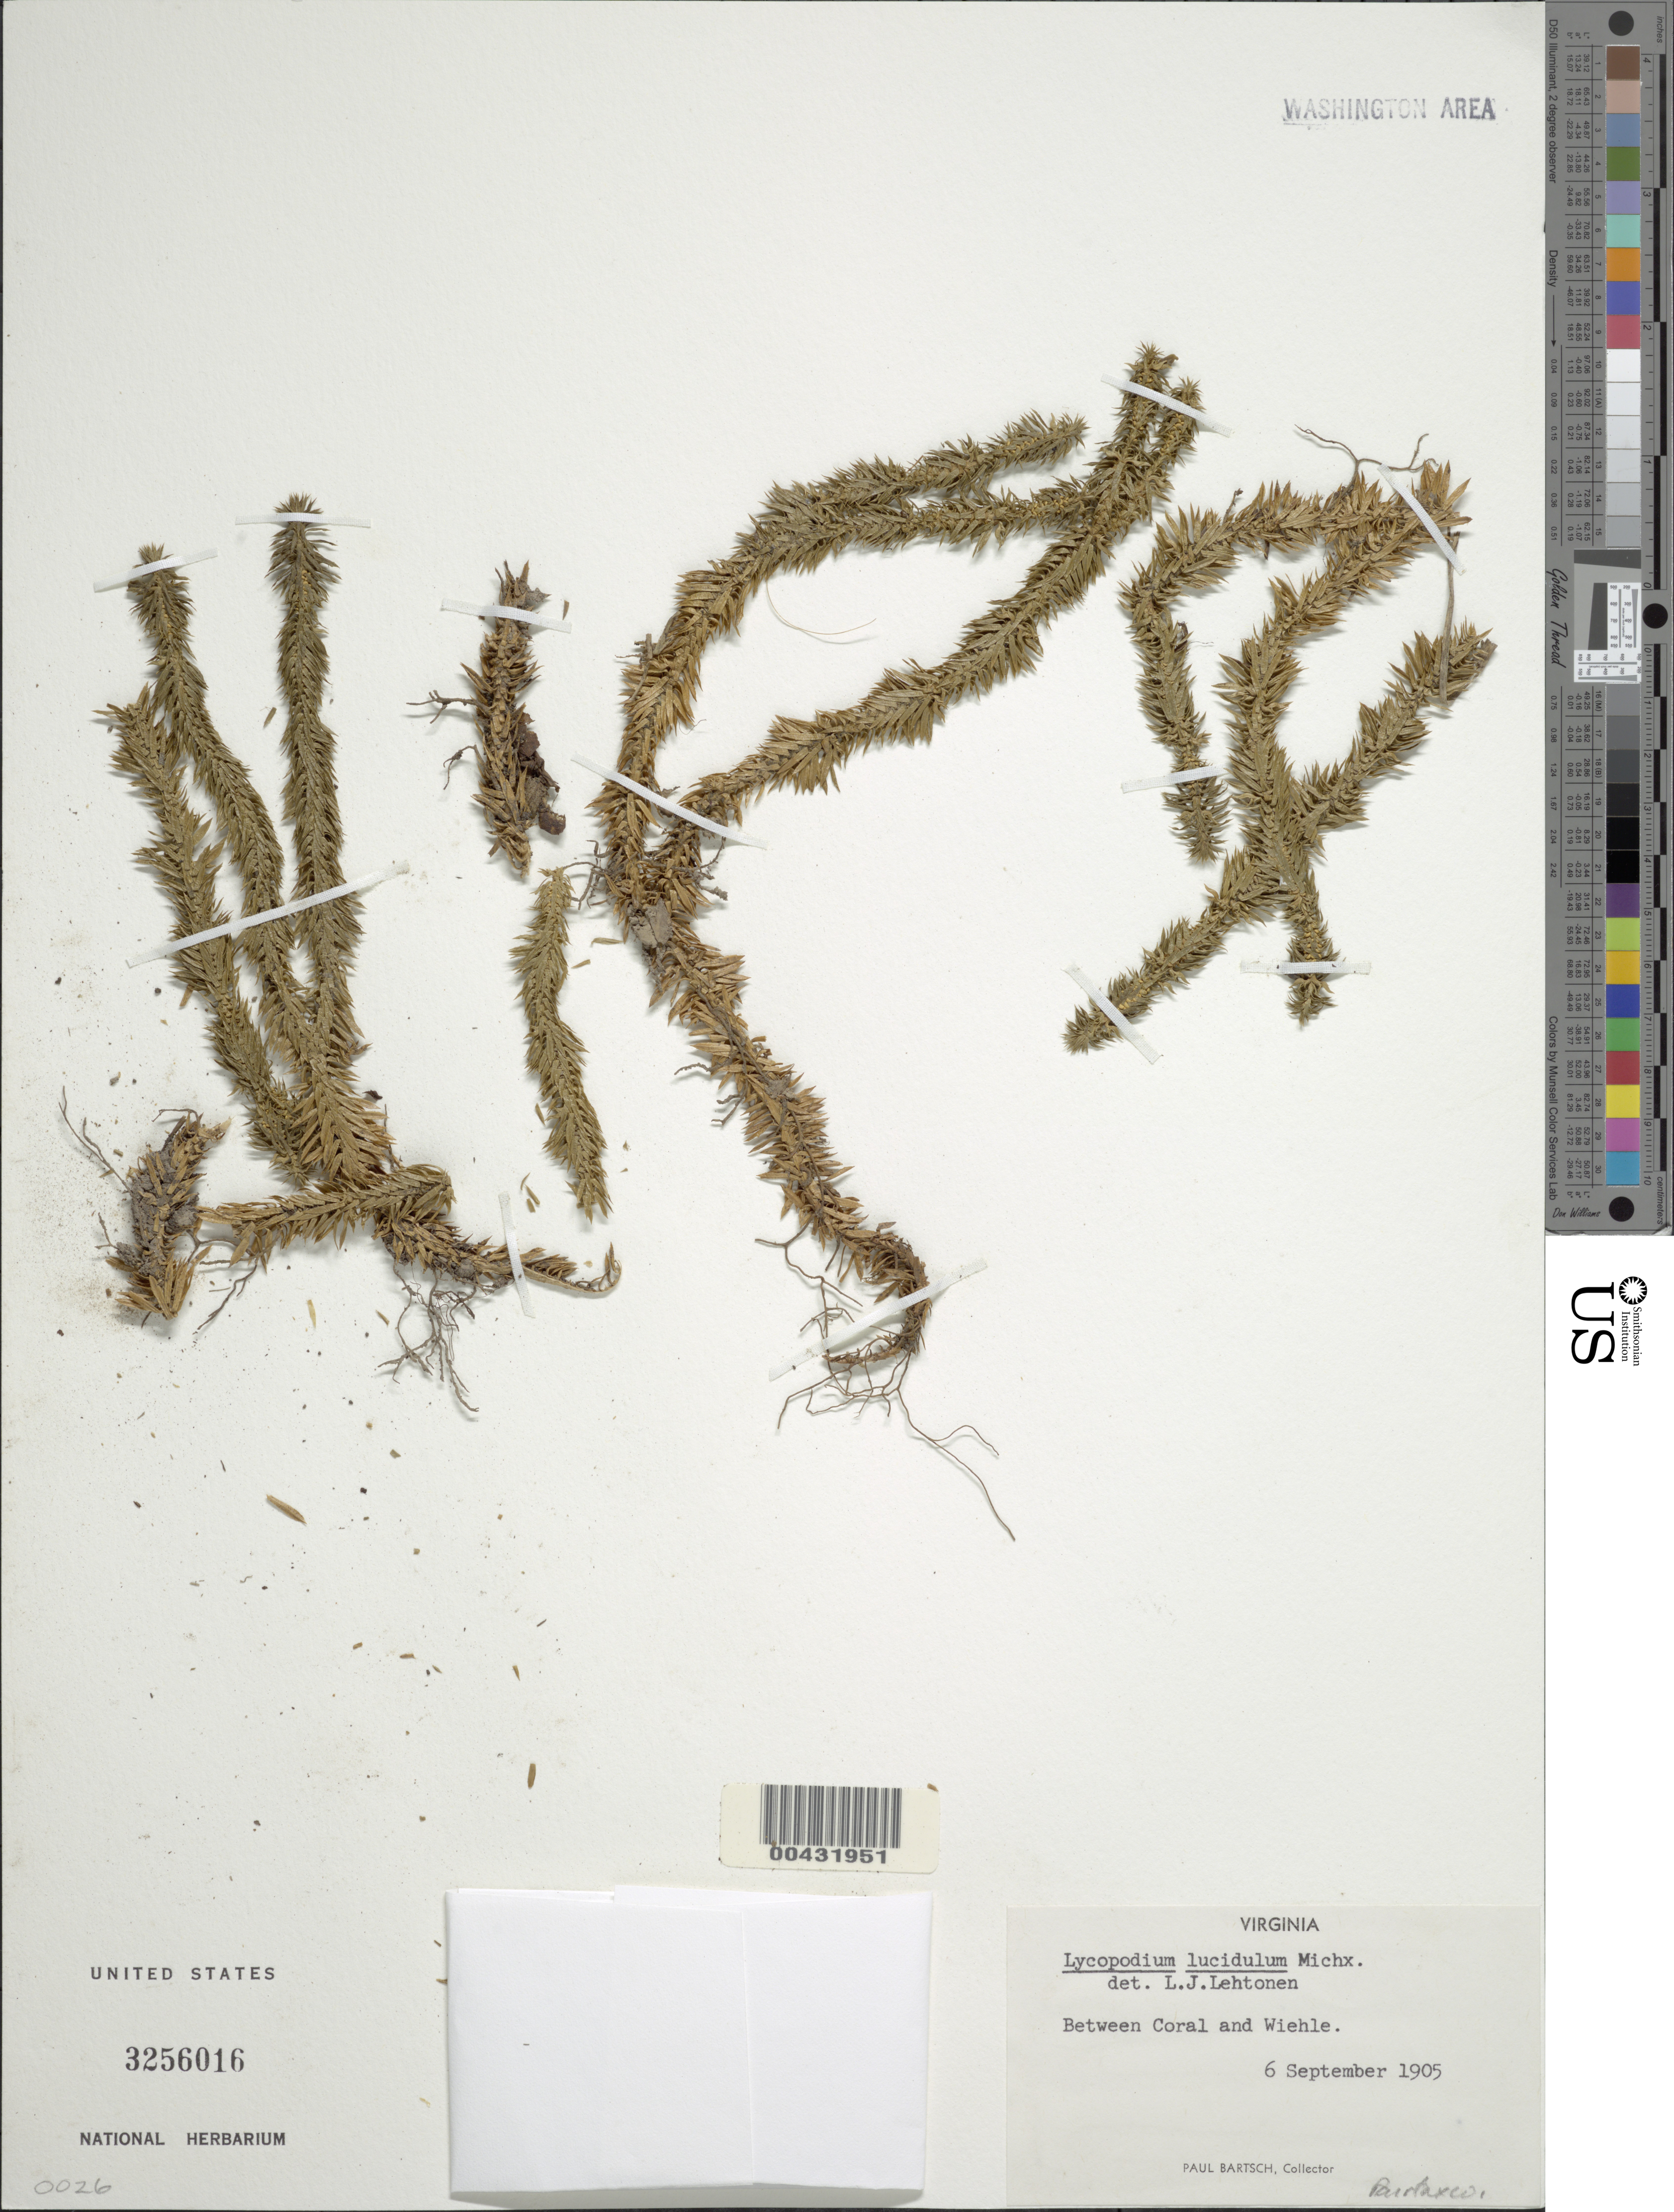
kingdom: Plantae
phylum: Tracheophyta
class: Lycopodiopsida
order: Lycopodiales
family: Lycopodiaceae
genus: Huperzia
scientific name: Huperzia lucidula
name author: (Michx.) Trevis.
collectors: P. Bartsch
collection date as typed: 06 Sep 1905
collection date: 1905-09-06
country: United States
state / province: Virginia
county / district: Fairfax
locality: Between Coral and Wiehle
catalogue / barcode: US 3256016